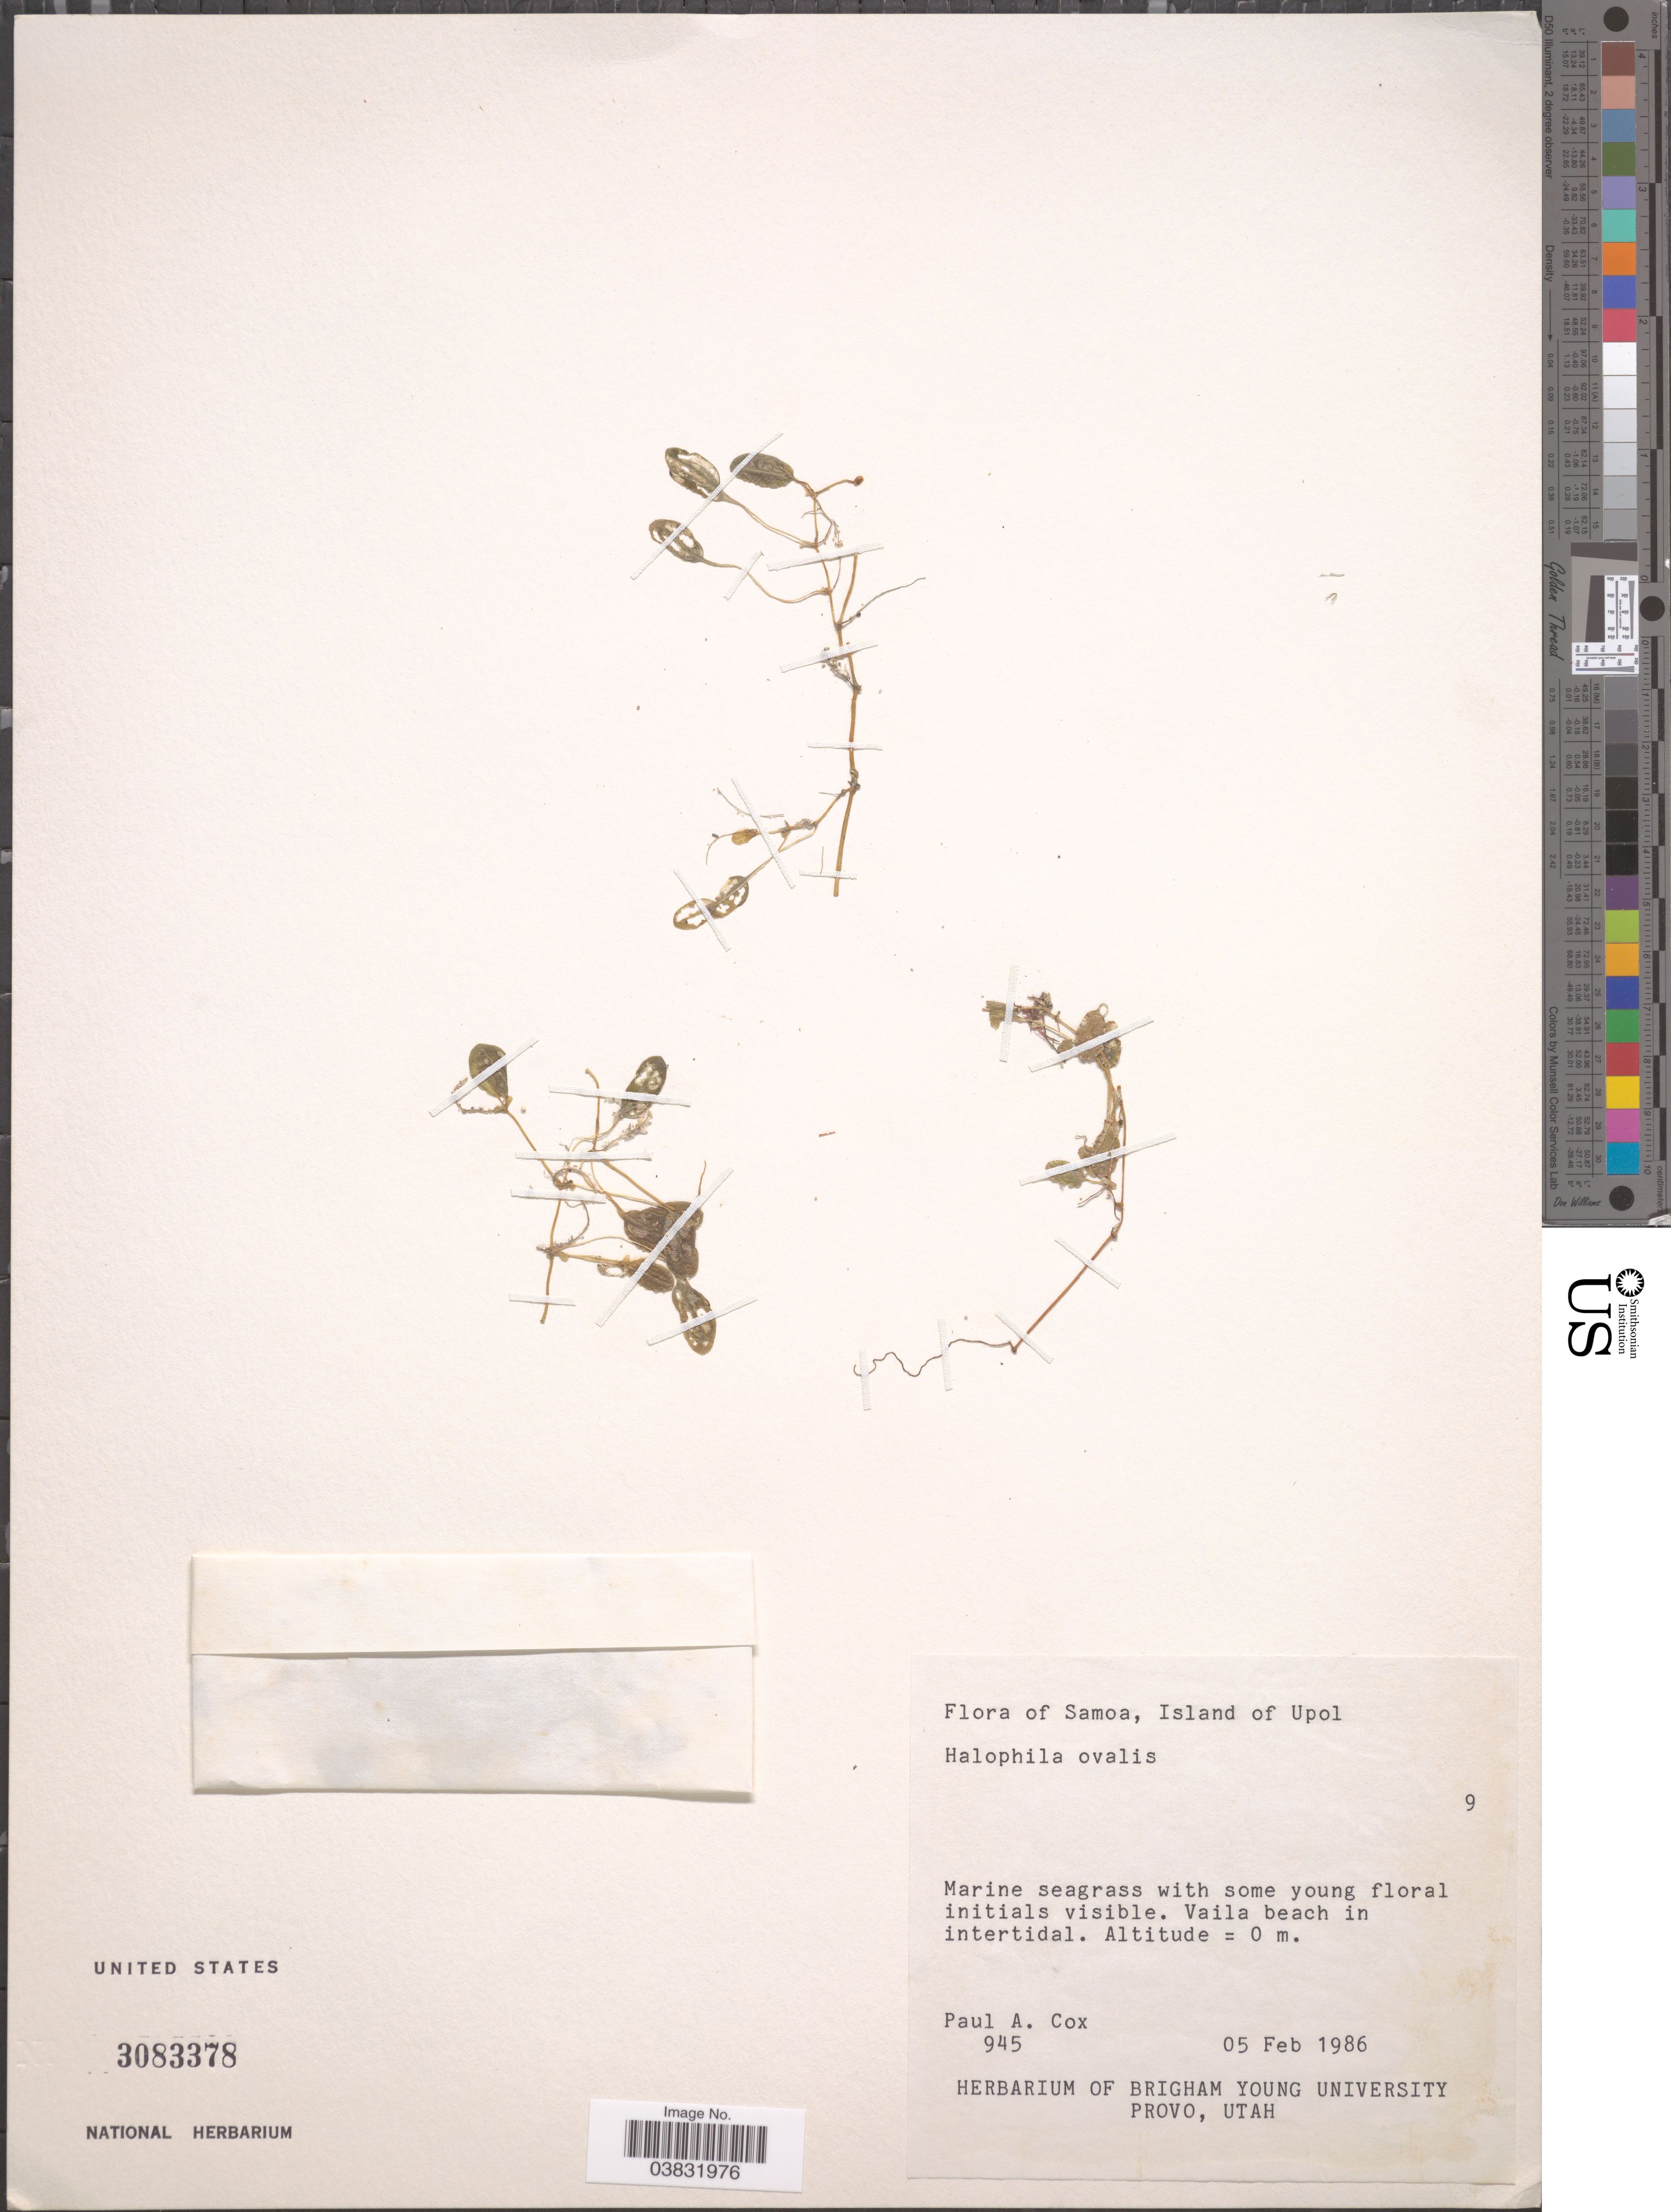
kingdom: Plantae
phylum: Tracheophyta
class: Liliopsida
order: Alismatales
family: Hydrocharitaceae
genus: Halophila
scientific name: Halophila ovalis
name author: (R. Br.) Hook. f.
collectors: P. Cox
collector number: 945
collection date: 1986-02-05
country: Samoa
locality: Samoa, Island of Upol. Vaila beach in intertidal.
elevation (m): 0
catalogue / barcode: US 3083378